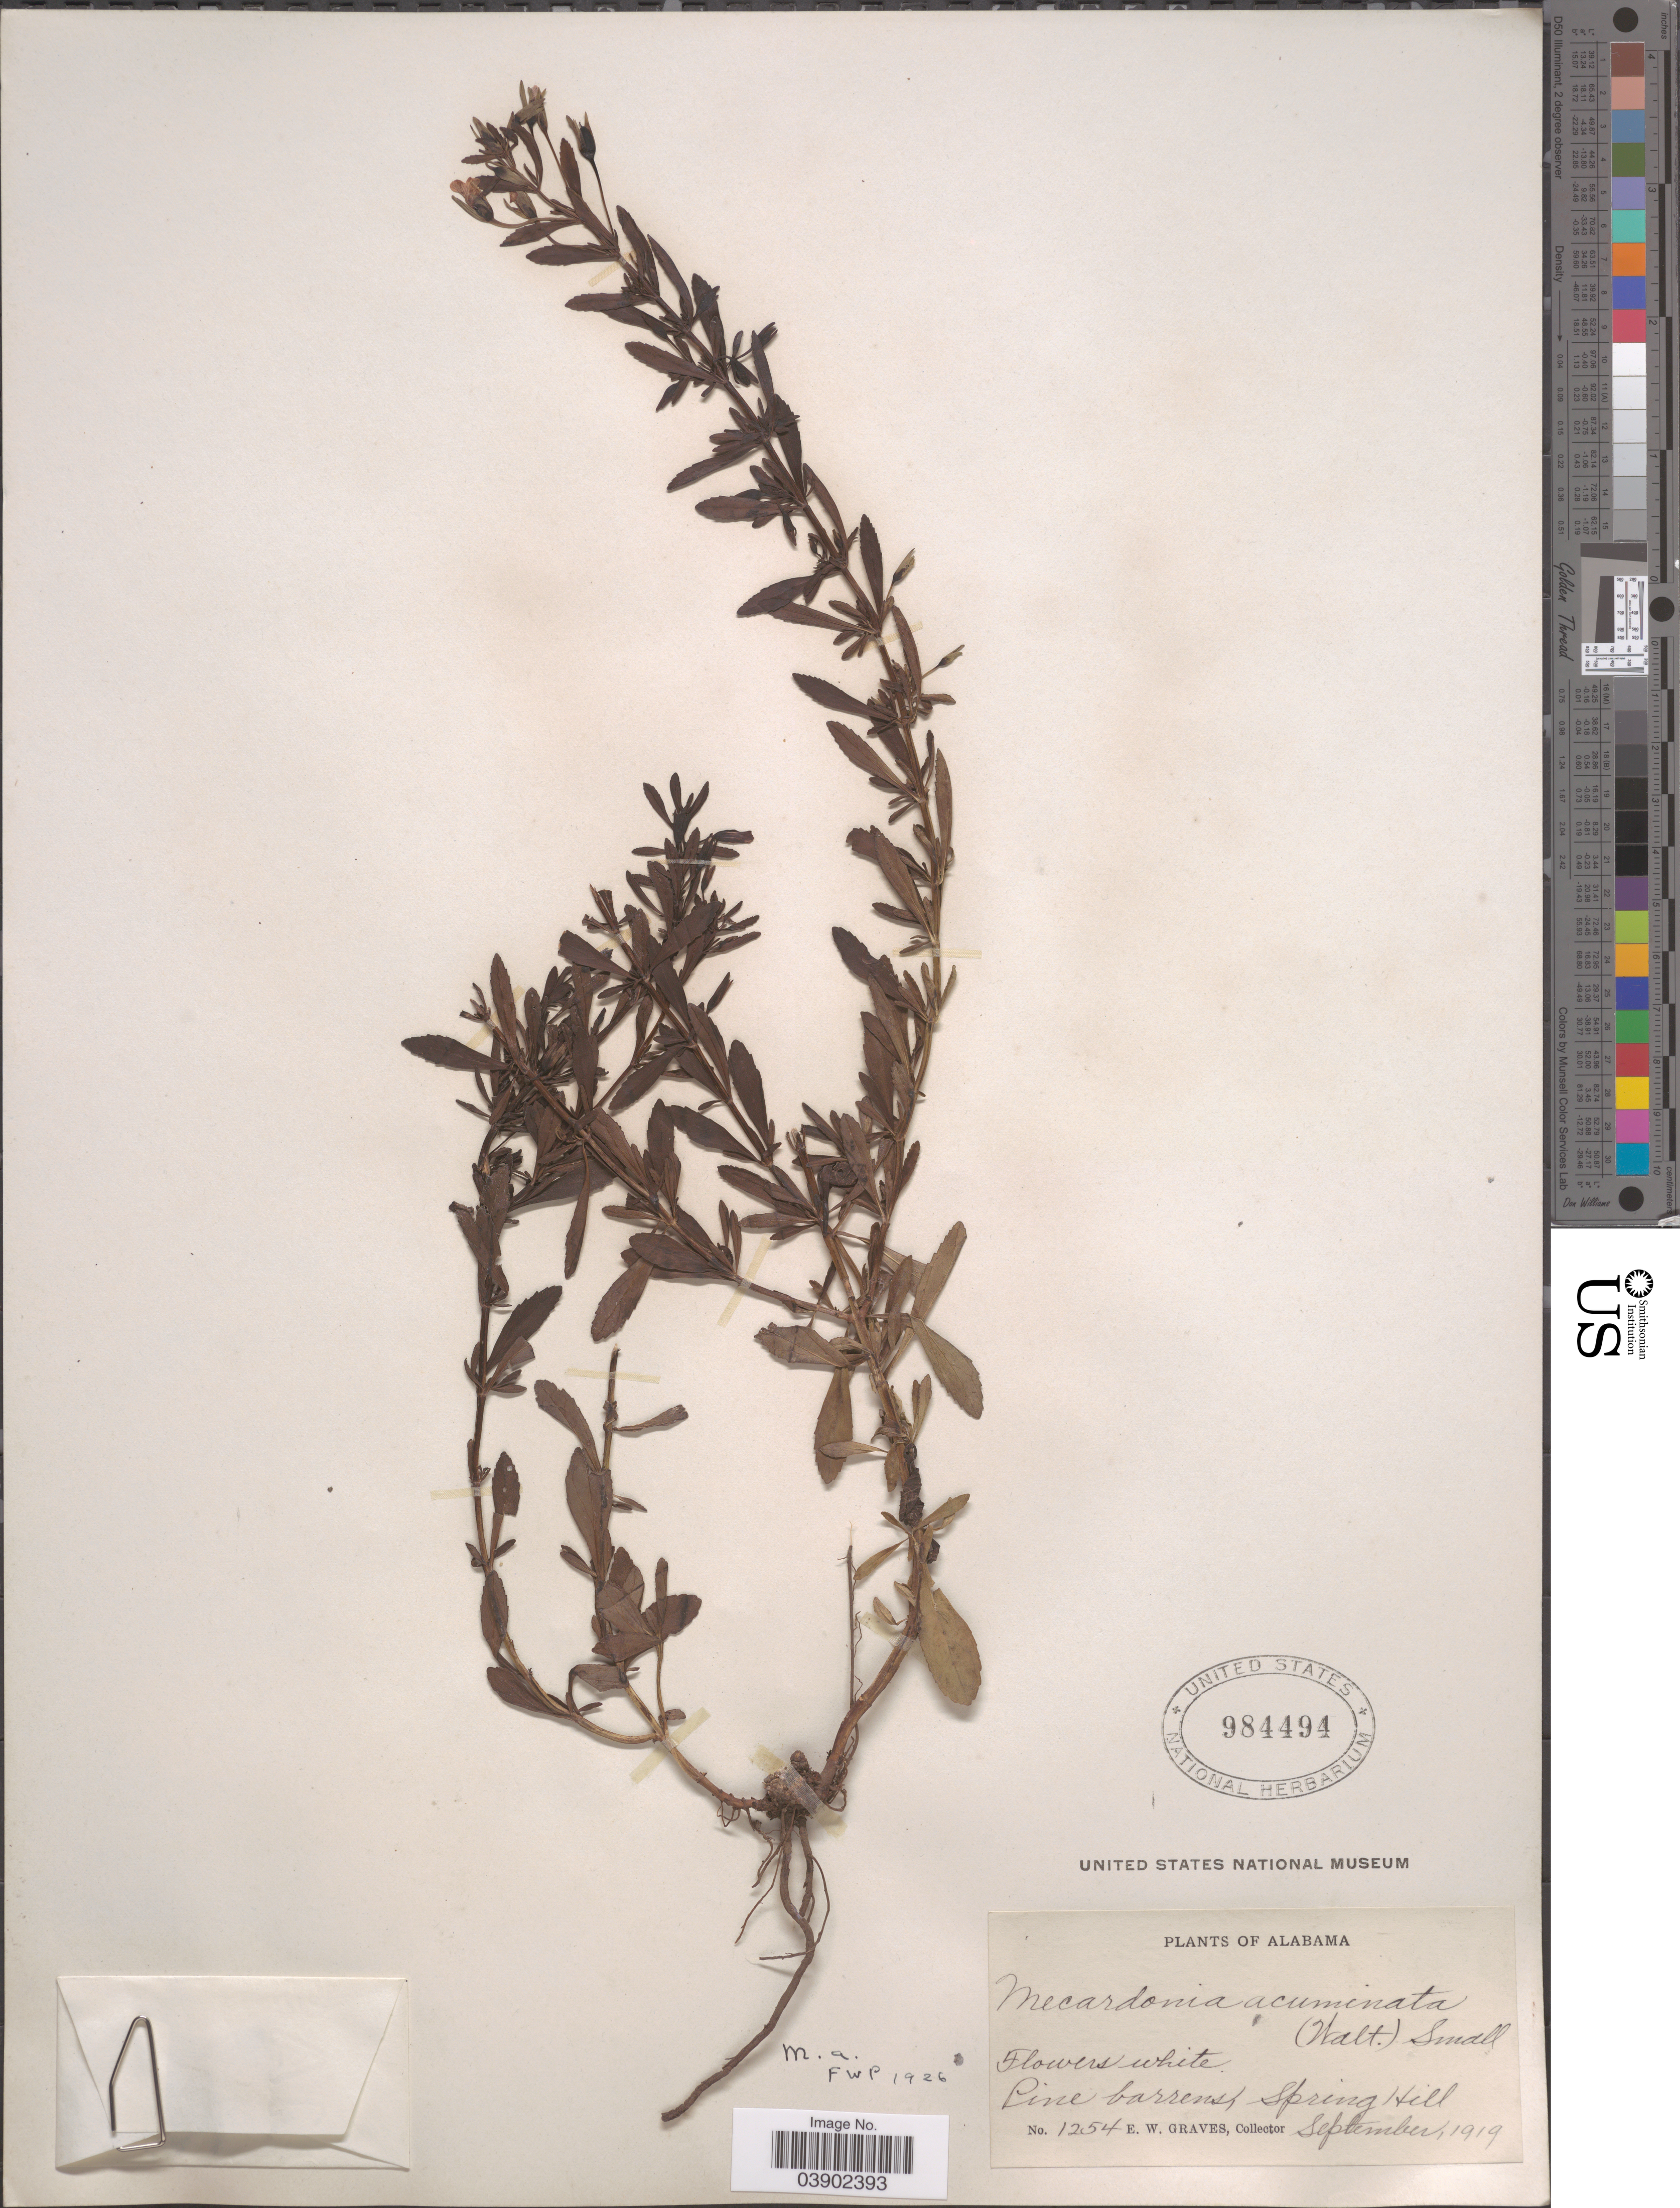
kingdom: Plantae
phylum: Tracheophyta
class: Magnoliopsida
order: Lamiales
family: Plantaginaceae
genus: Mecardonia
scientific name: Mecardonia vandellioides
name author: (Kunth) Pennell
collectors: E. Graves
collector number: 1254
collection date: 1919-09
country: United States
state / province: Alabama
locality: Pine barrens, Spring Hill.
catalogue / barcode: US 984494